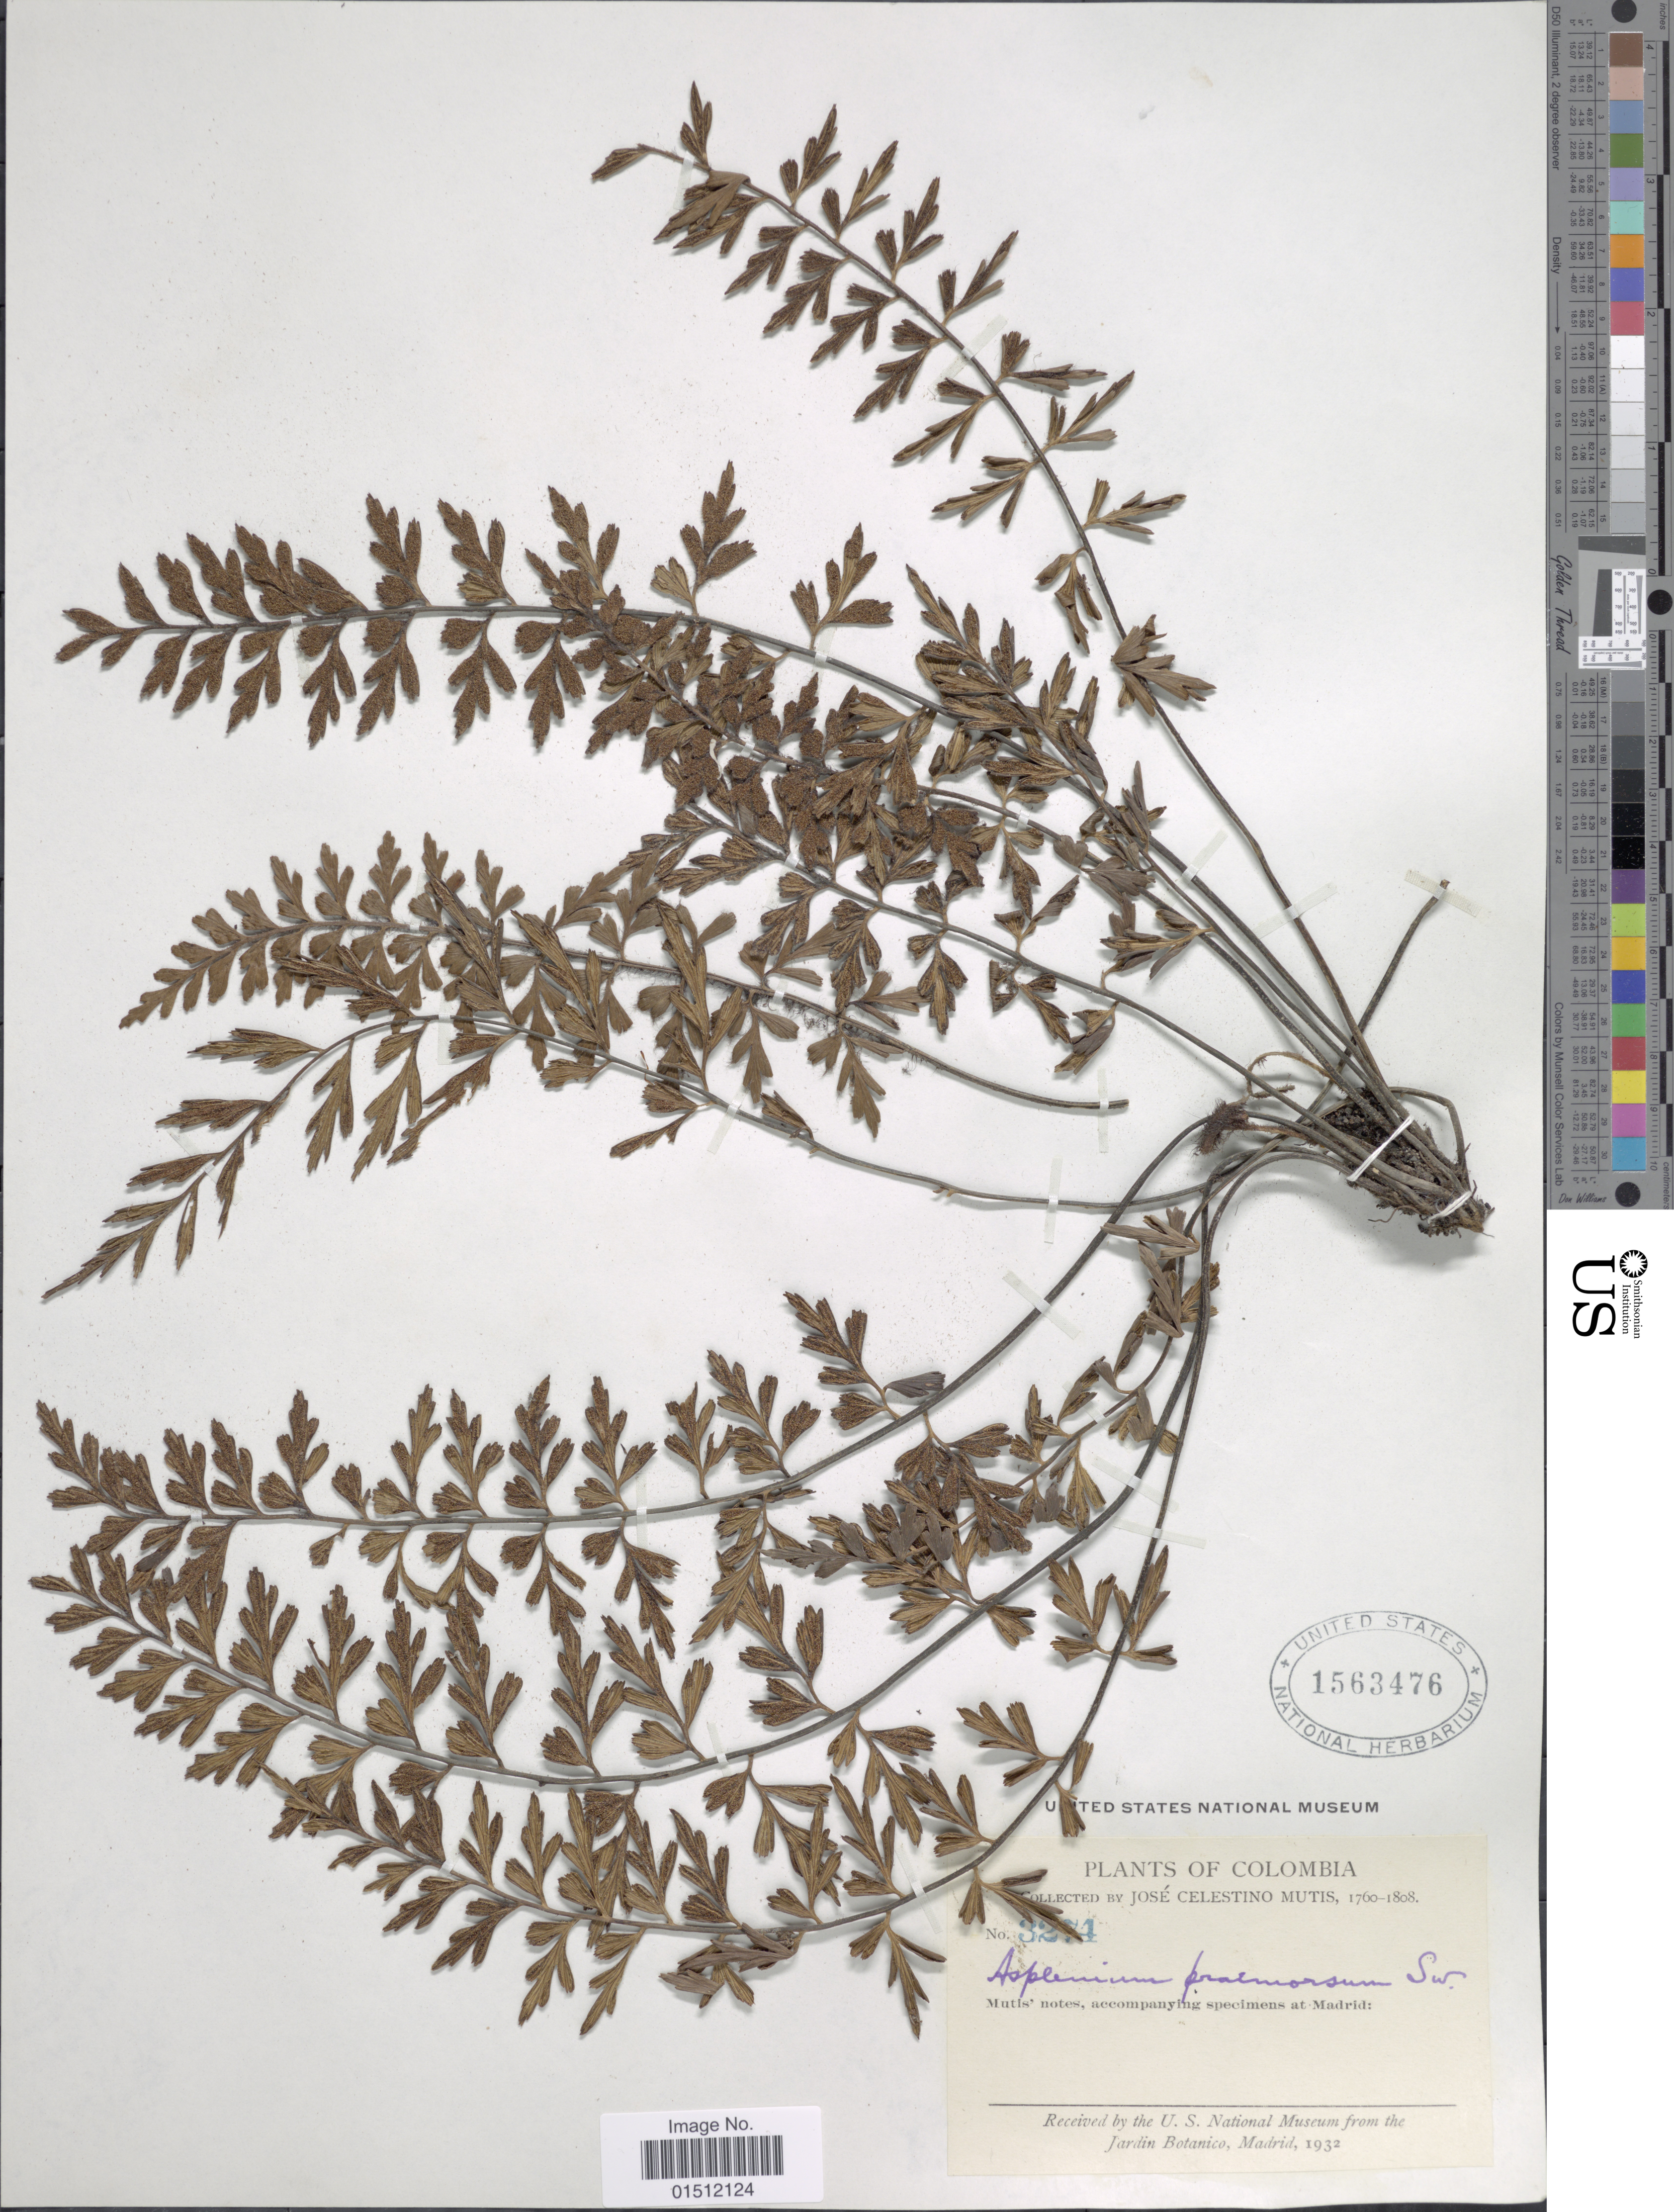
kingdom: Plantae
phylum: Tracheophyta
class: Polypodiopsida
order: Polypodiales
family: Aspleniaceae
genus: Asplenium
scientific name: Asplenium praemorsum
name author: Sw.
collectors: J. C. B. Mutis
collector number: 3274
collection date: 1760/1808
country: Colombia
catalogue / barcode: US 1563476